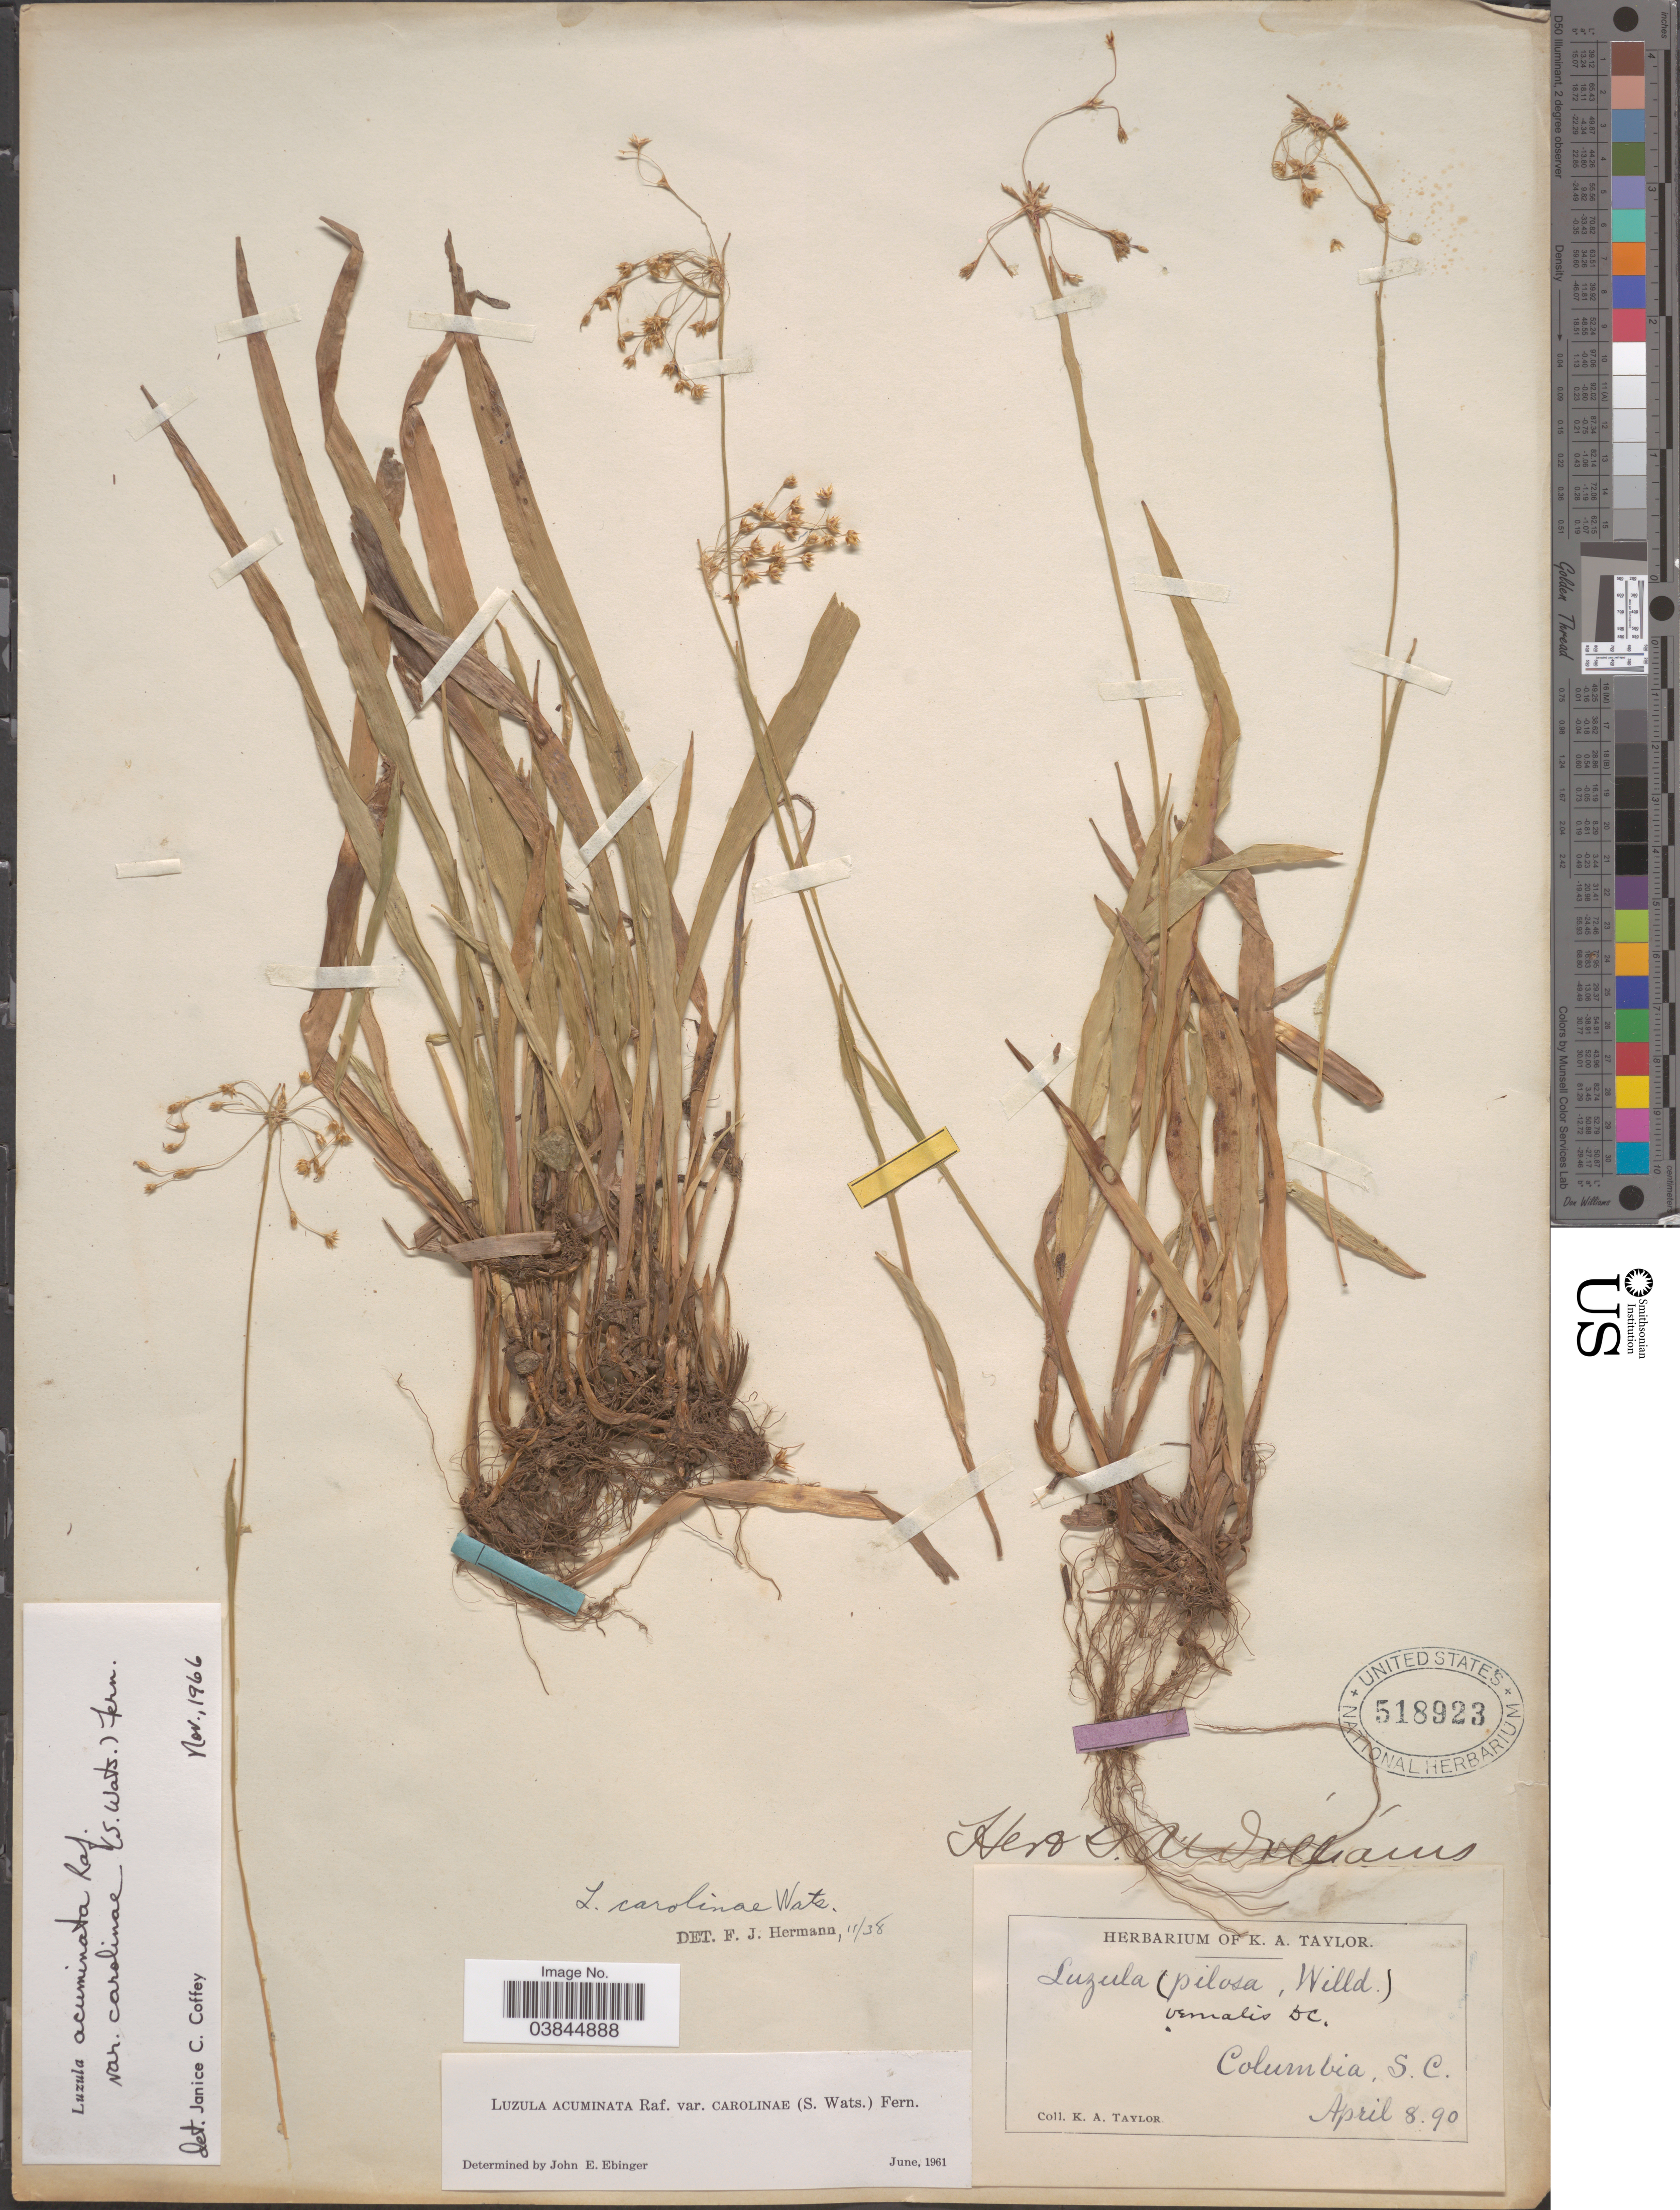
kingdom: Plantae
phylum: Tracheophyta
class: Liliopsida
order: Poales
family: Juncaceae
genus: Luzula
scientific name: Luzula acuminata var. carolinae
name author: (S. Watson) Fernald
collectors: K. A. Taylor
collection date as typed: Transcribed d/m/y: 8/4/90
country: United States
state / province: South Carolina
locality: Columbia.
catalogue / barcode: US 518923